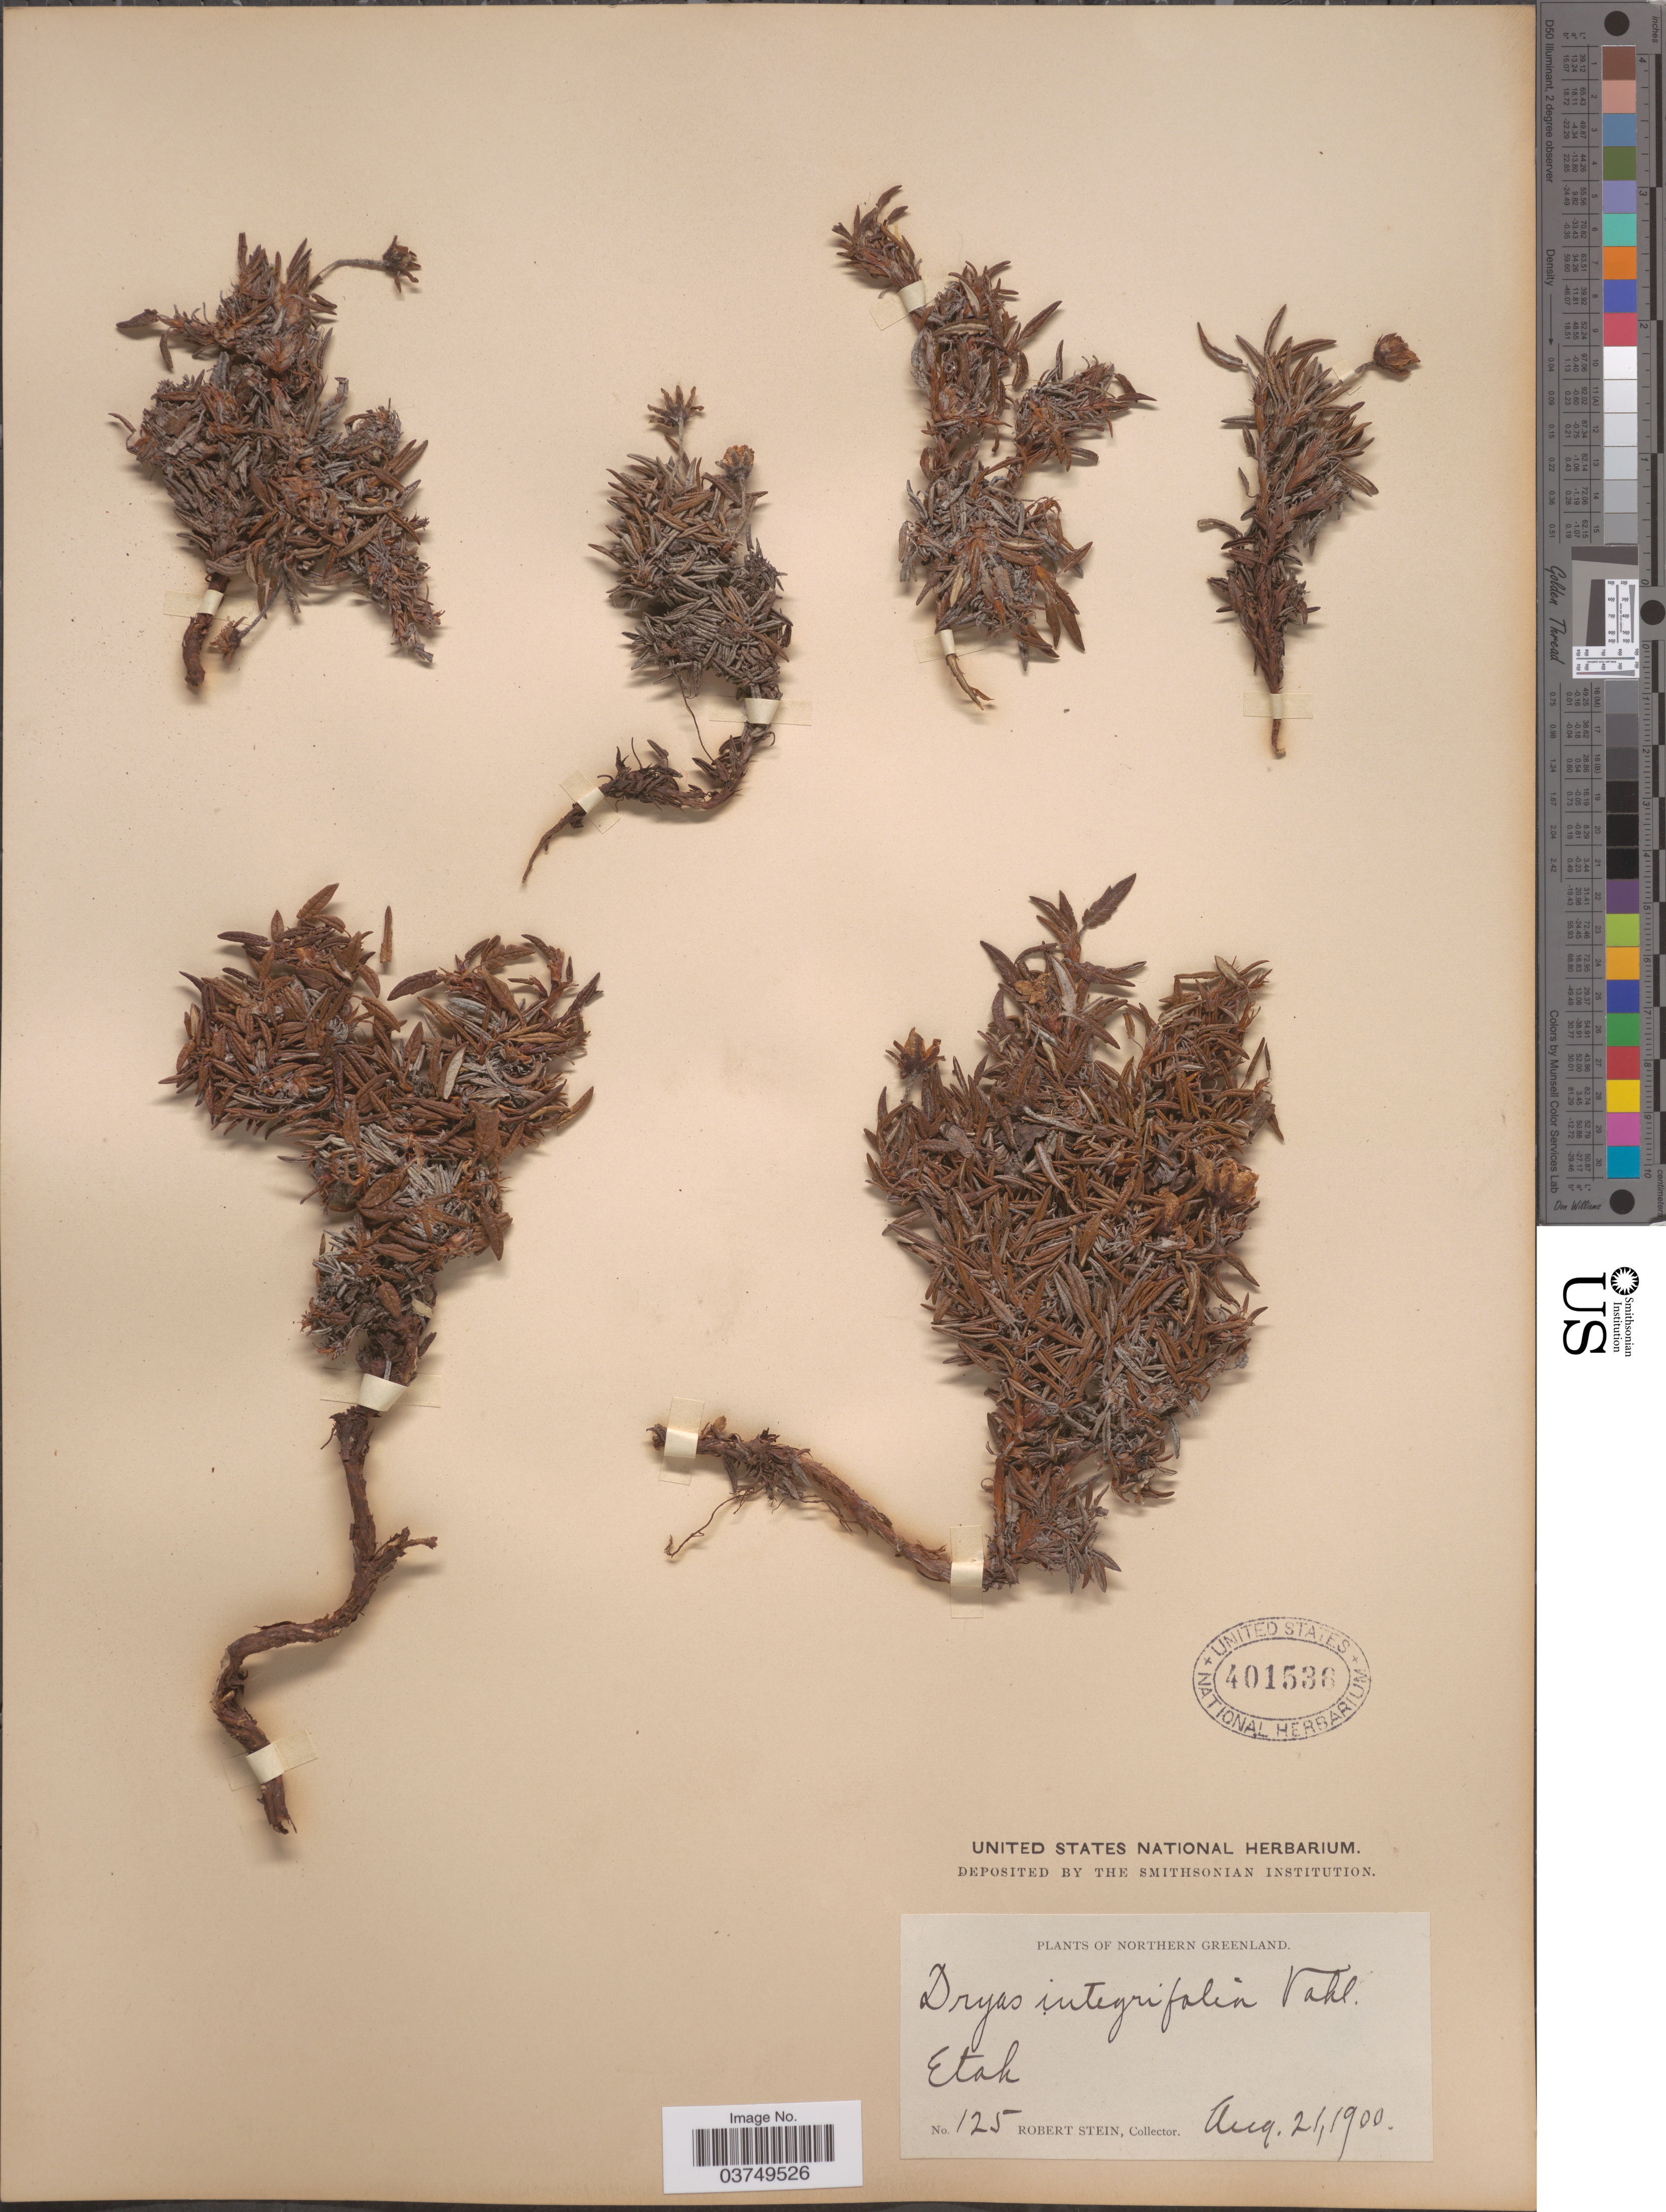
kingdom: Plantae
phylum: Tracheophyta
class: Magnoliopsida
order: Rosales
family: Rosaceae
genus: Dryas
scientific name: Dryas integrifolia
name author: Vahl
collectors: R. Stein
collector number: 125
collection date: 1900-08-21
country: Greenland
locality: Northern Greenland. Etah.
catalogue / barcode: US 401536